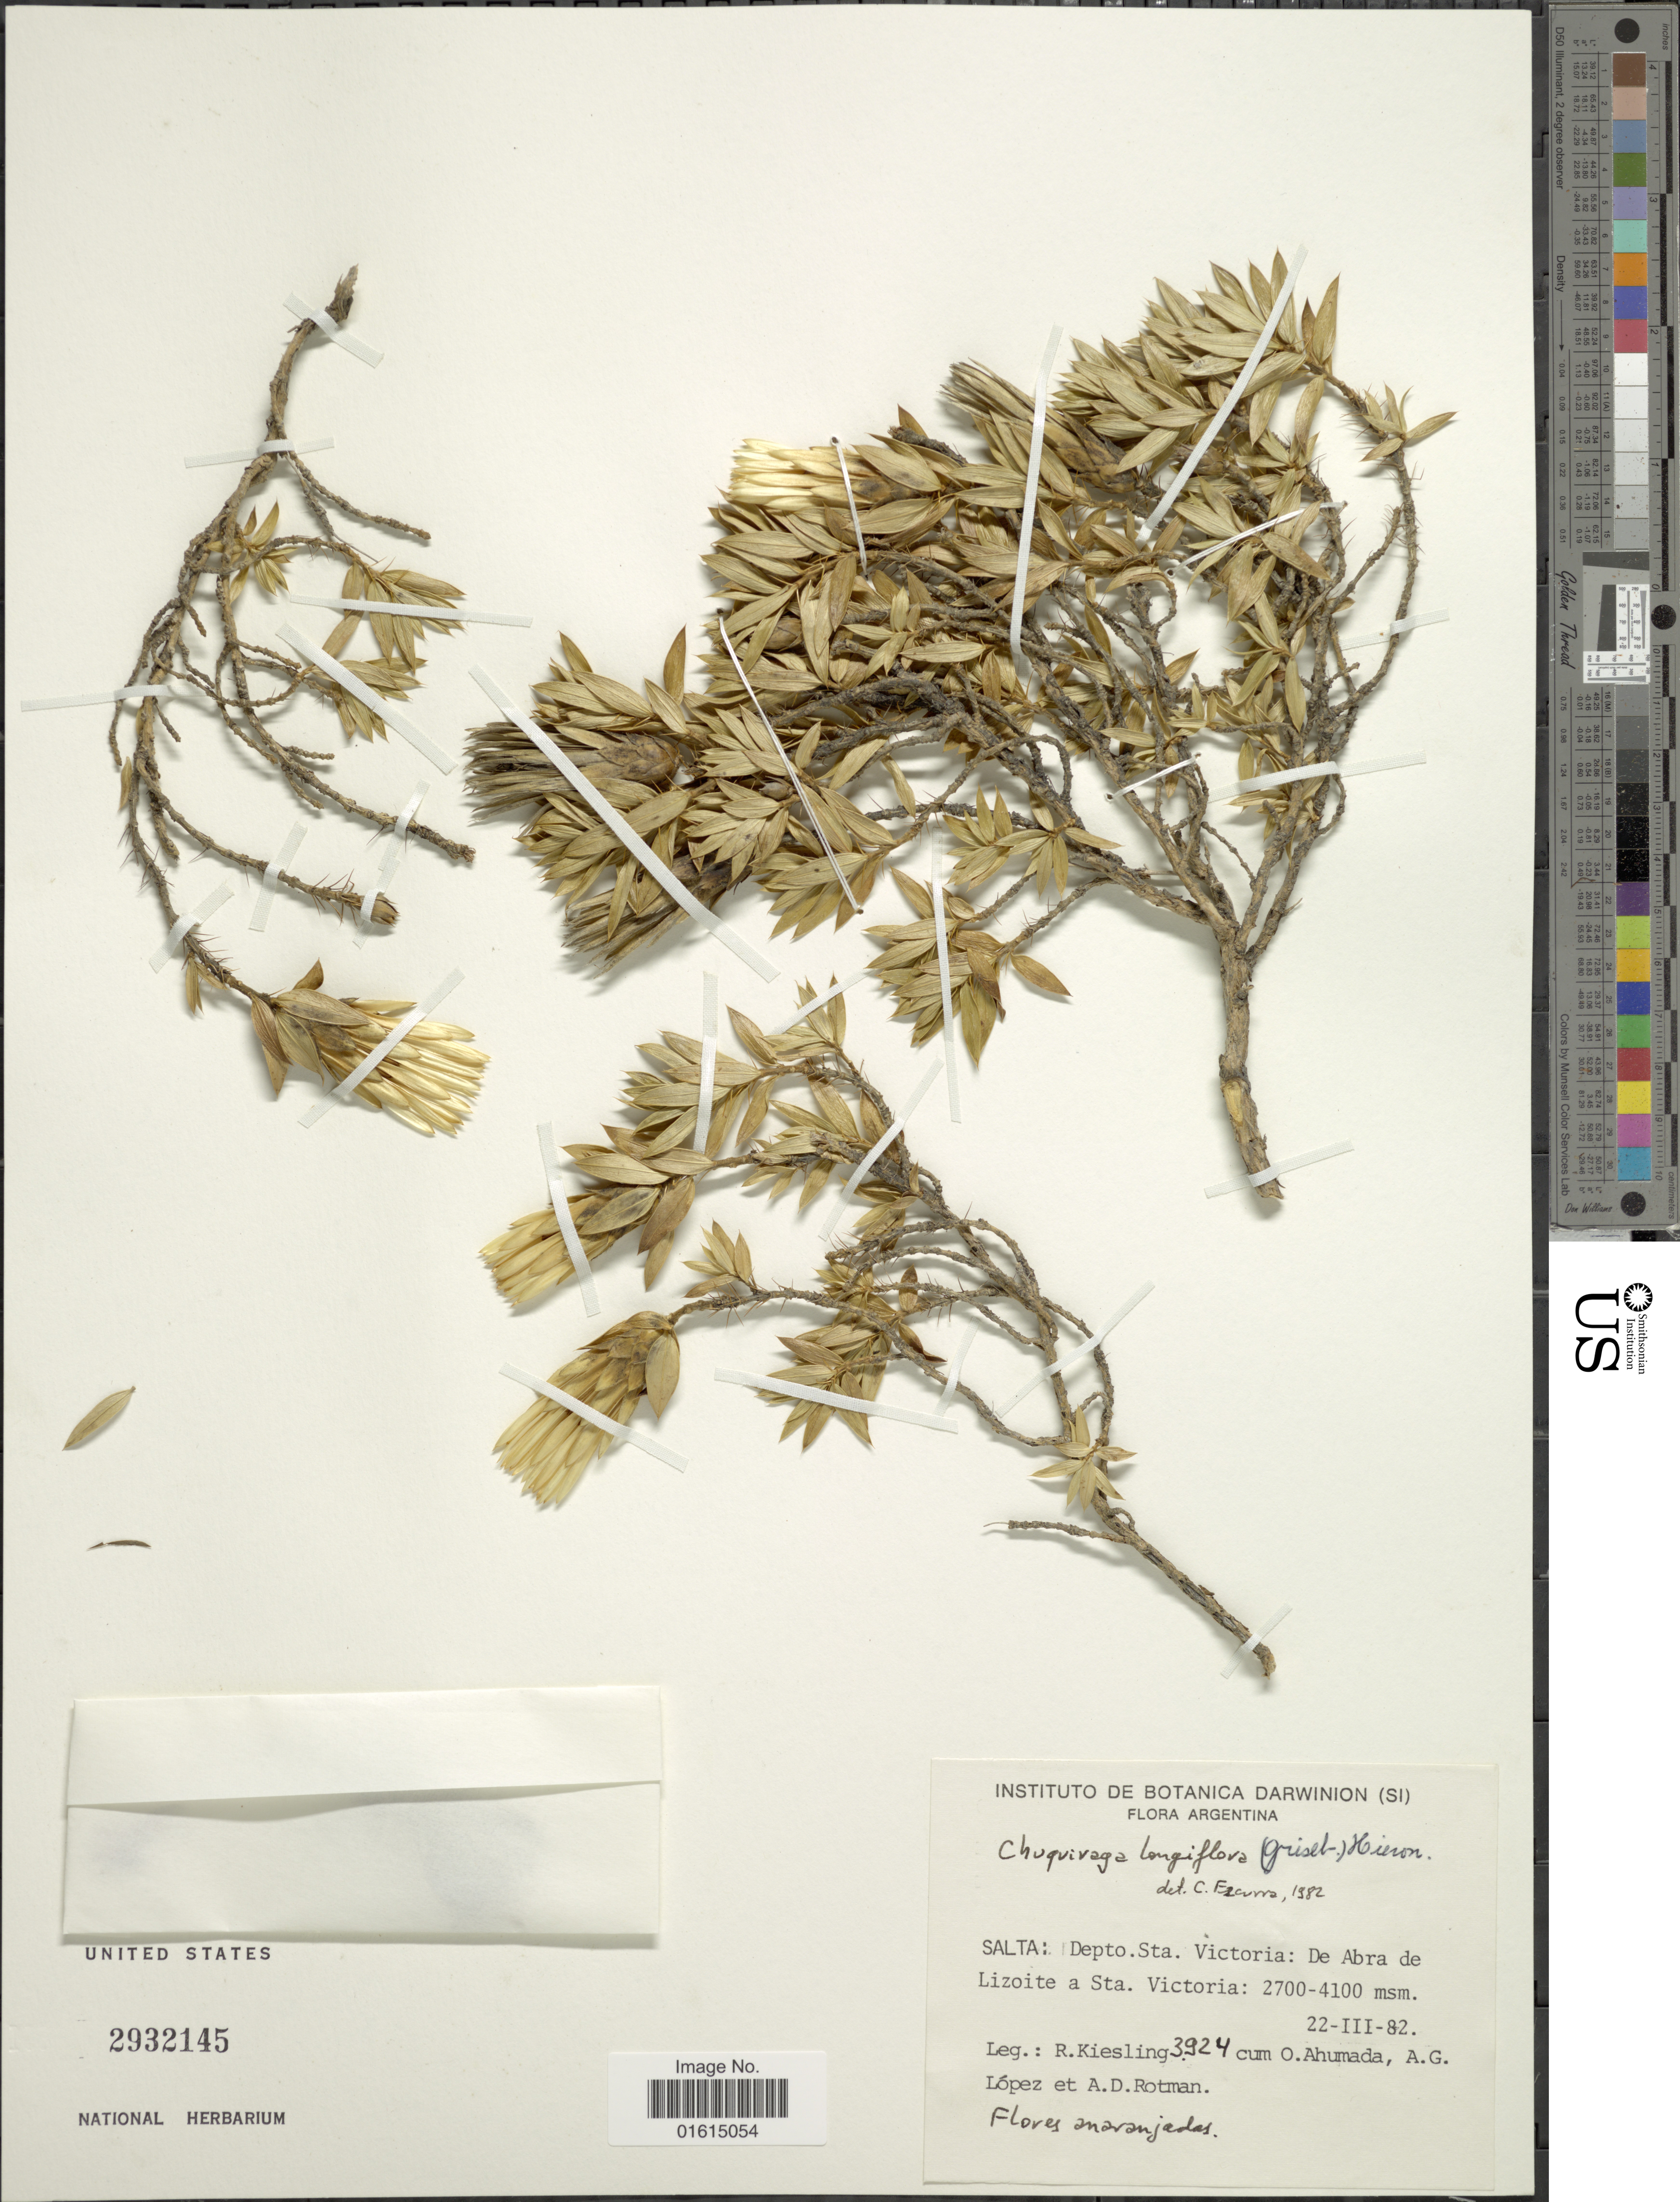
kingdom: Plantae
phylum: Tracheophyta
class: Magnoliopsida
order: Asterales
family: Asteraceae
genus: Chuquiraga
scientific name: Chuquiraga longiflora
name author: (Griseb.) Hieron.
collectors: R. Kiesling, O. Ahumada, A. G. Lopez & A. D. Rotman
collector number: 3924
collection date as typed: Transcribed d/m/y: 22/3/82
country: Argentina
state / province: Salta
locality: Salta, Depto. Sta. Victoria, De Abra de Lizoite a Sta. Vioctoria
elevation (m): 2700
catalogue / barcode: US 2932145